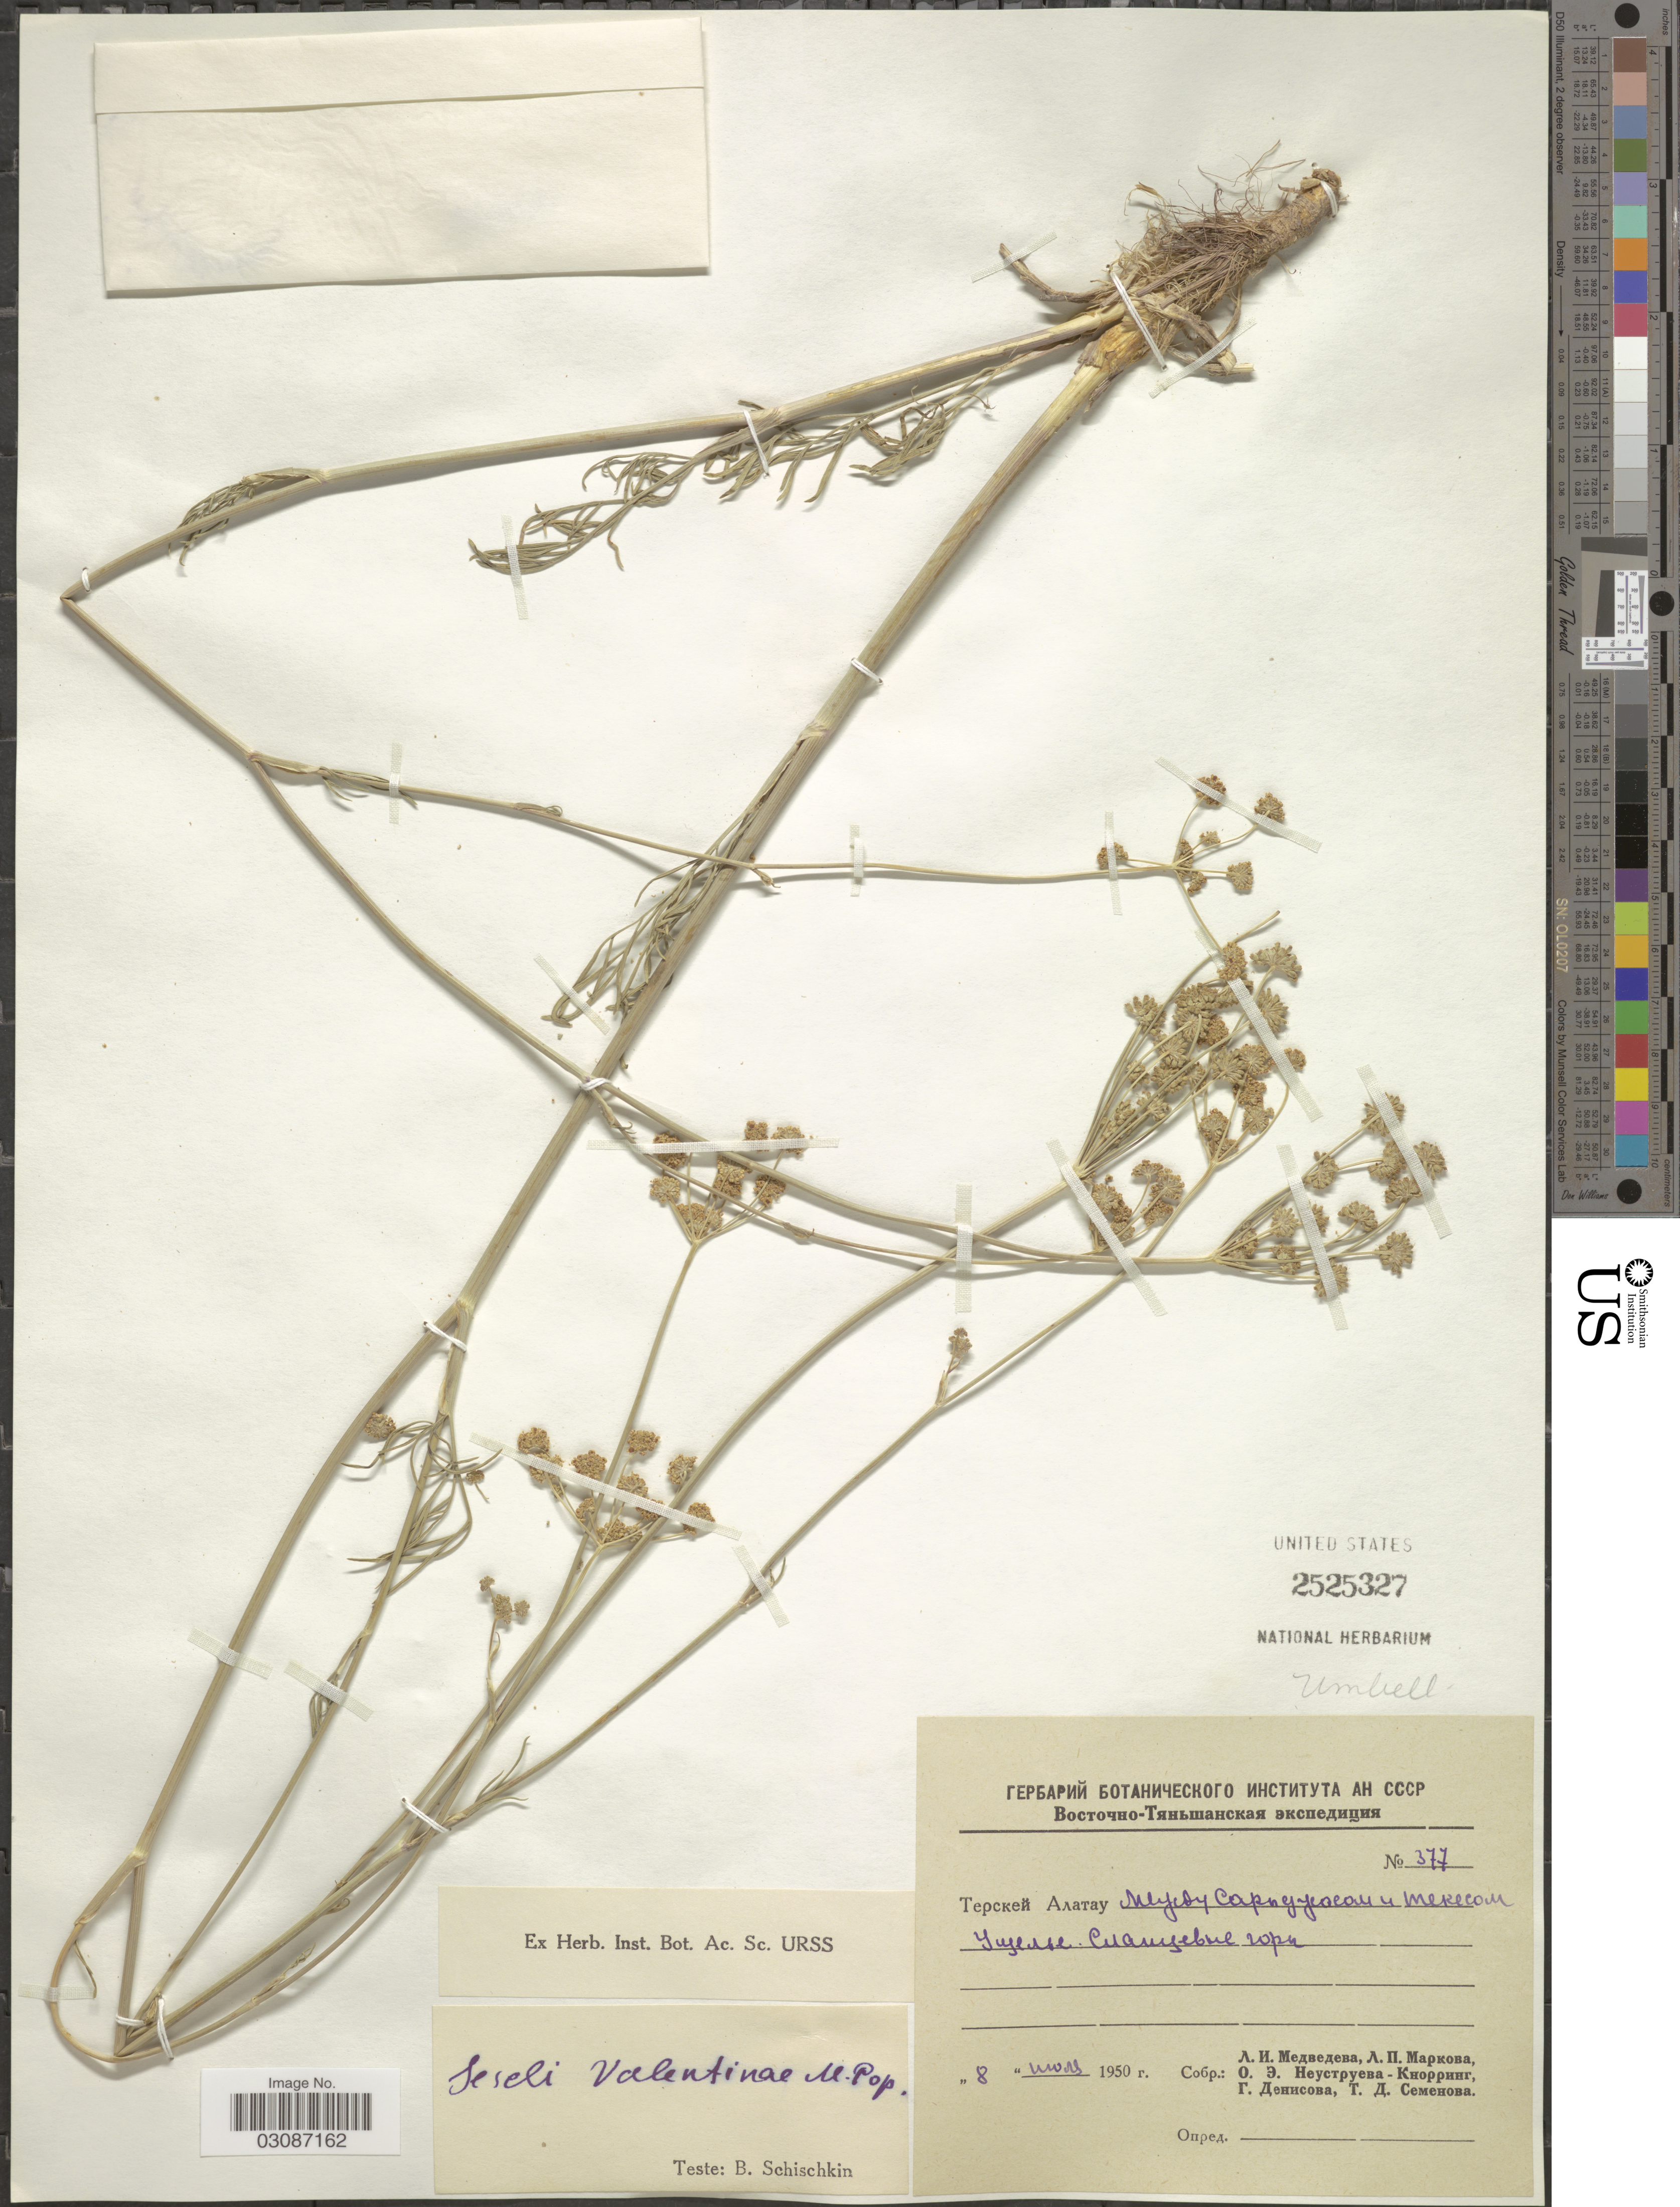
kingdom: Plantae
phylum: Tracheophyta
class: Magnoliopsida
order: Apiales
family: Apiaceae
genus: Seseli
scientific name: Seseli valentinae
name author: Popov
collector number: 377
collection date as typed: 8 X 1950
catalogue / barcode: US 2525327